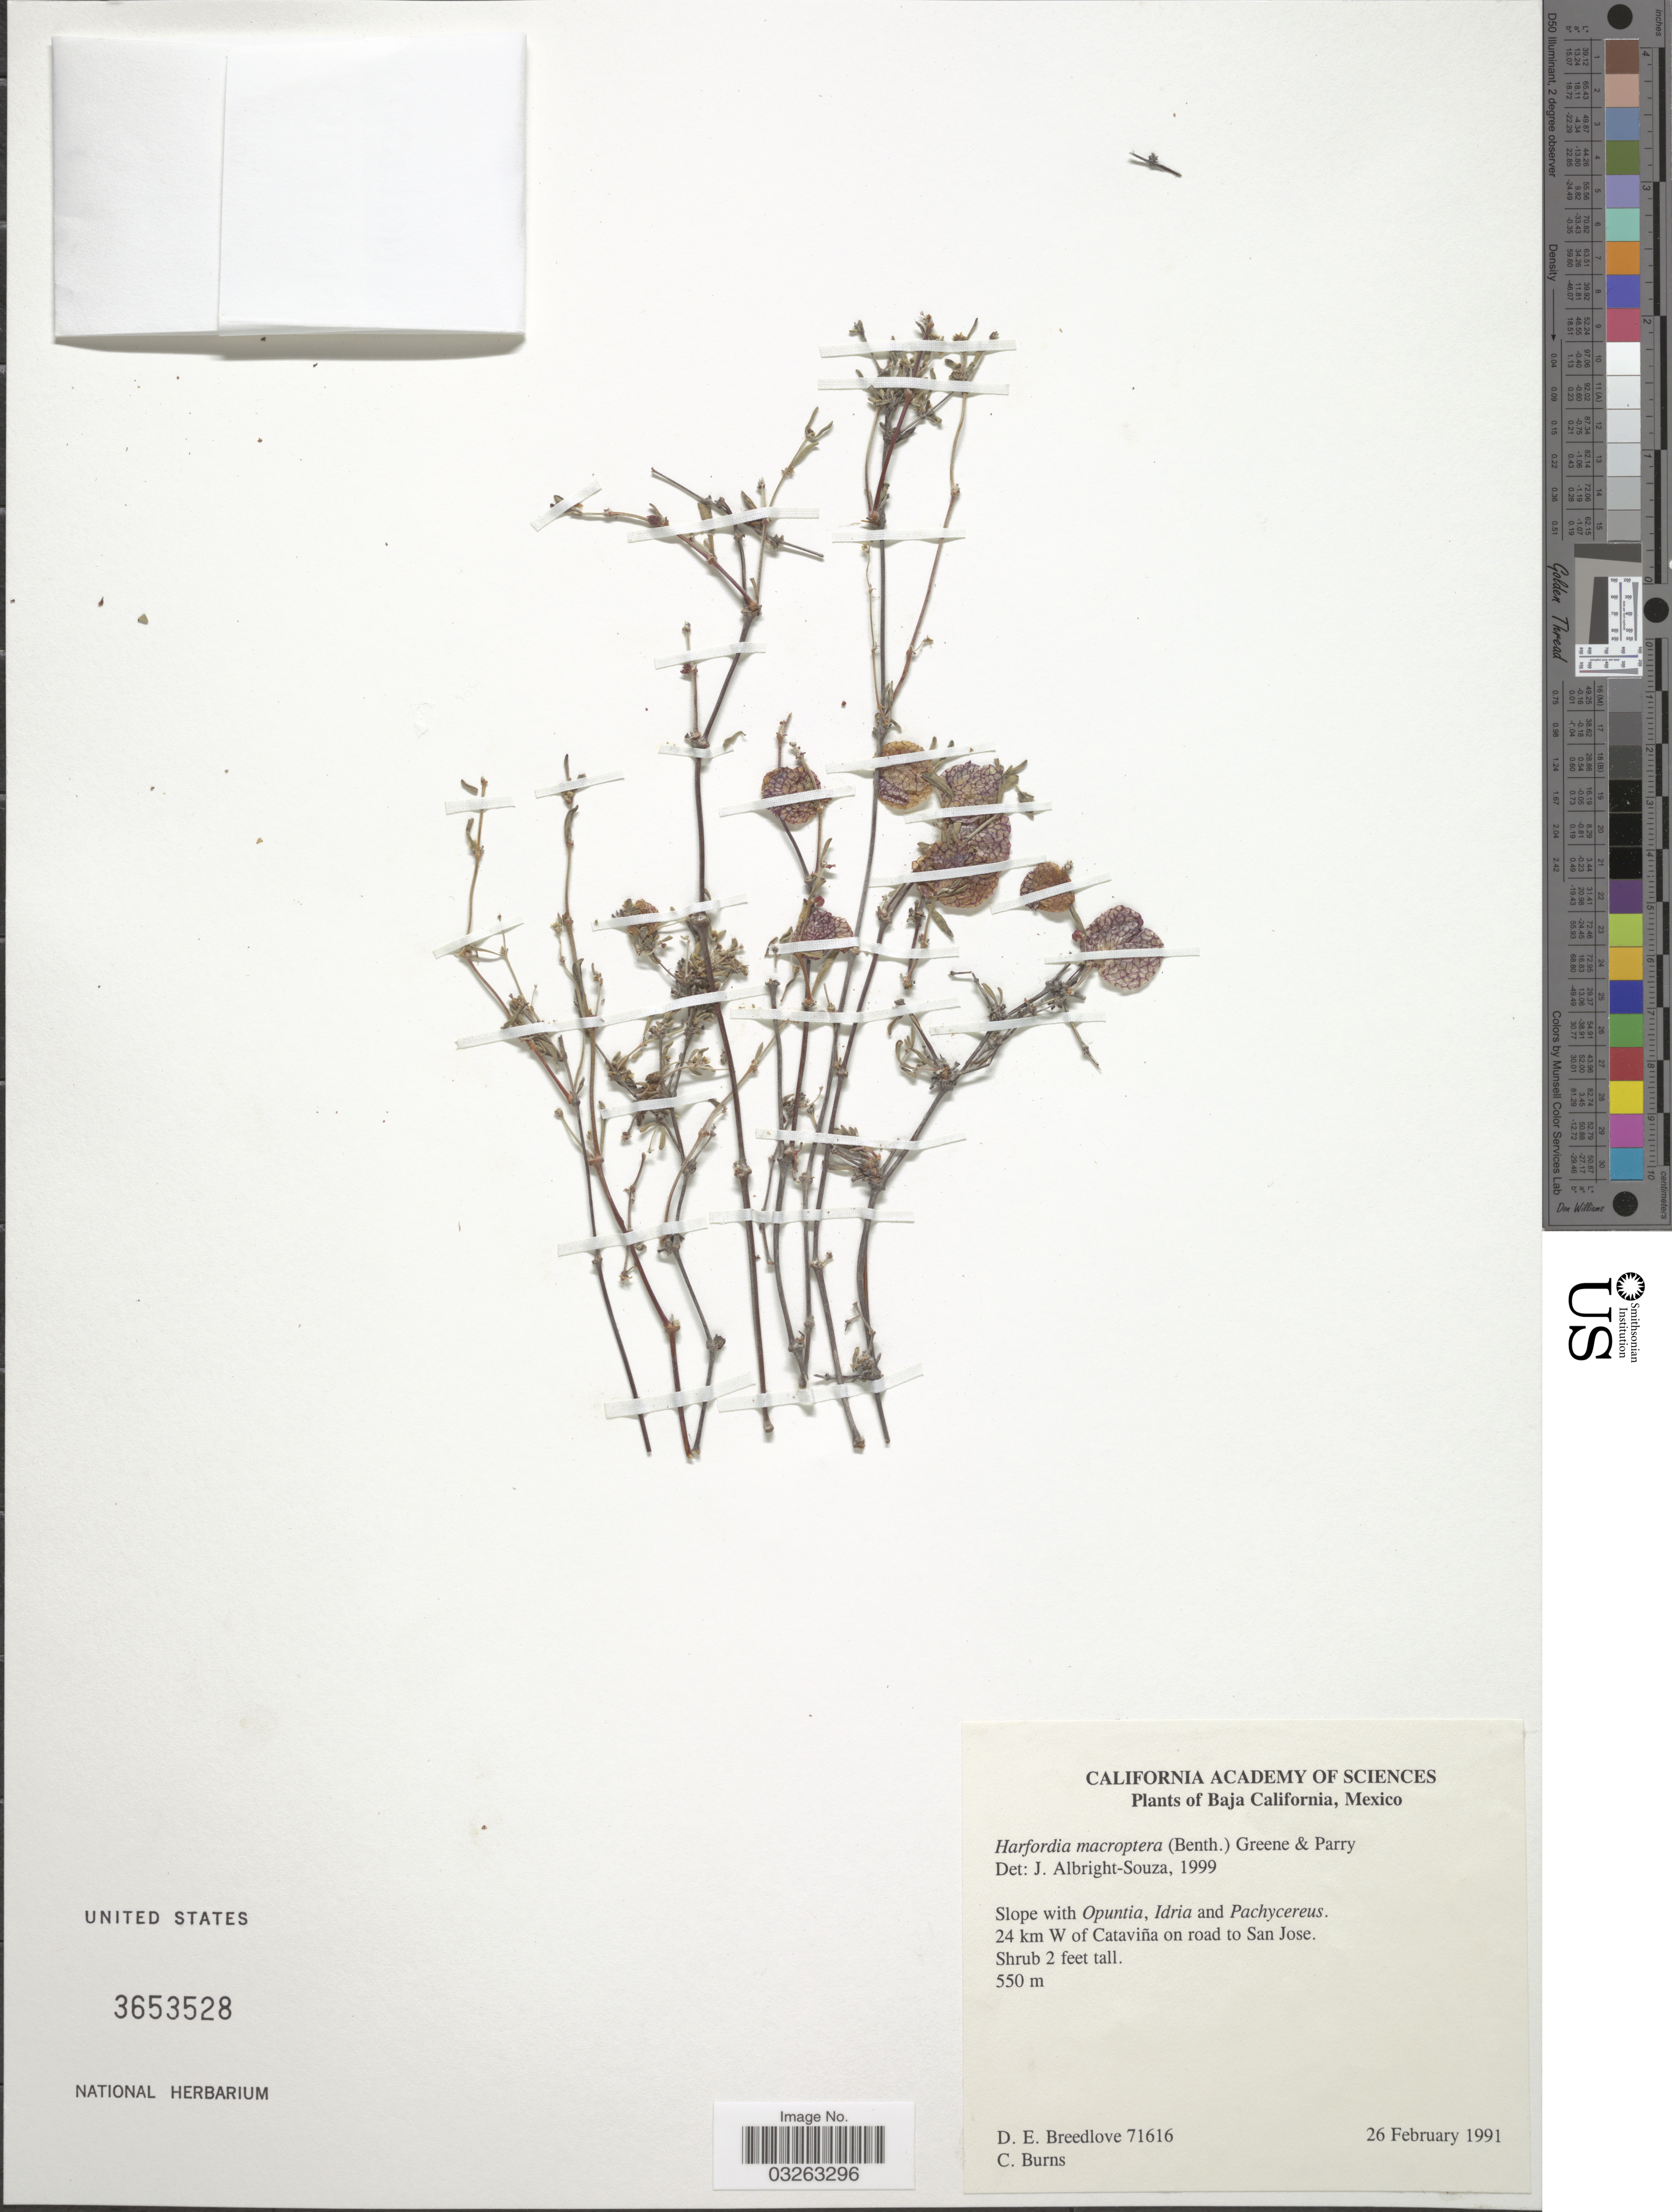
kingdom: Plantae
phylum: Tracheophyta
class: Magnoliopsida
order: Caryophyllales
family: Polygonaceae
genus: Harfordia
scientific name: Harfordia macroptera var. galioides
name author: (Greene) Reveal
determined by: Strong, Mark T., (BOT), Smithsonian Institution - National Museum of Natural History (UNITED STATES)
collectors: D. E. Breedlove & C. Burns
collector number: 71616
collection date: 1991-02-26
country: Mexico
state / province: Baja California Norte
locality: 24 km W of Cataviña on road to San Jose.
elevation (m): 550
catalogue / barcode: US 3653528